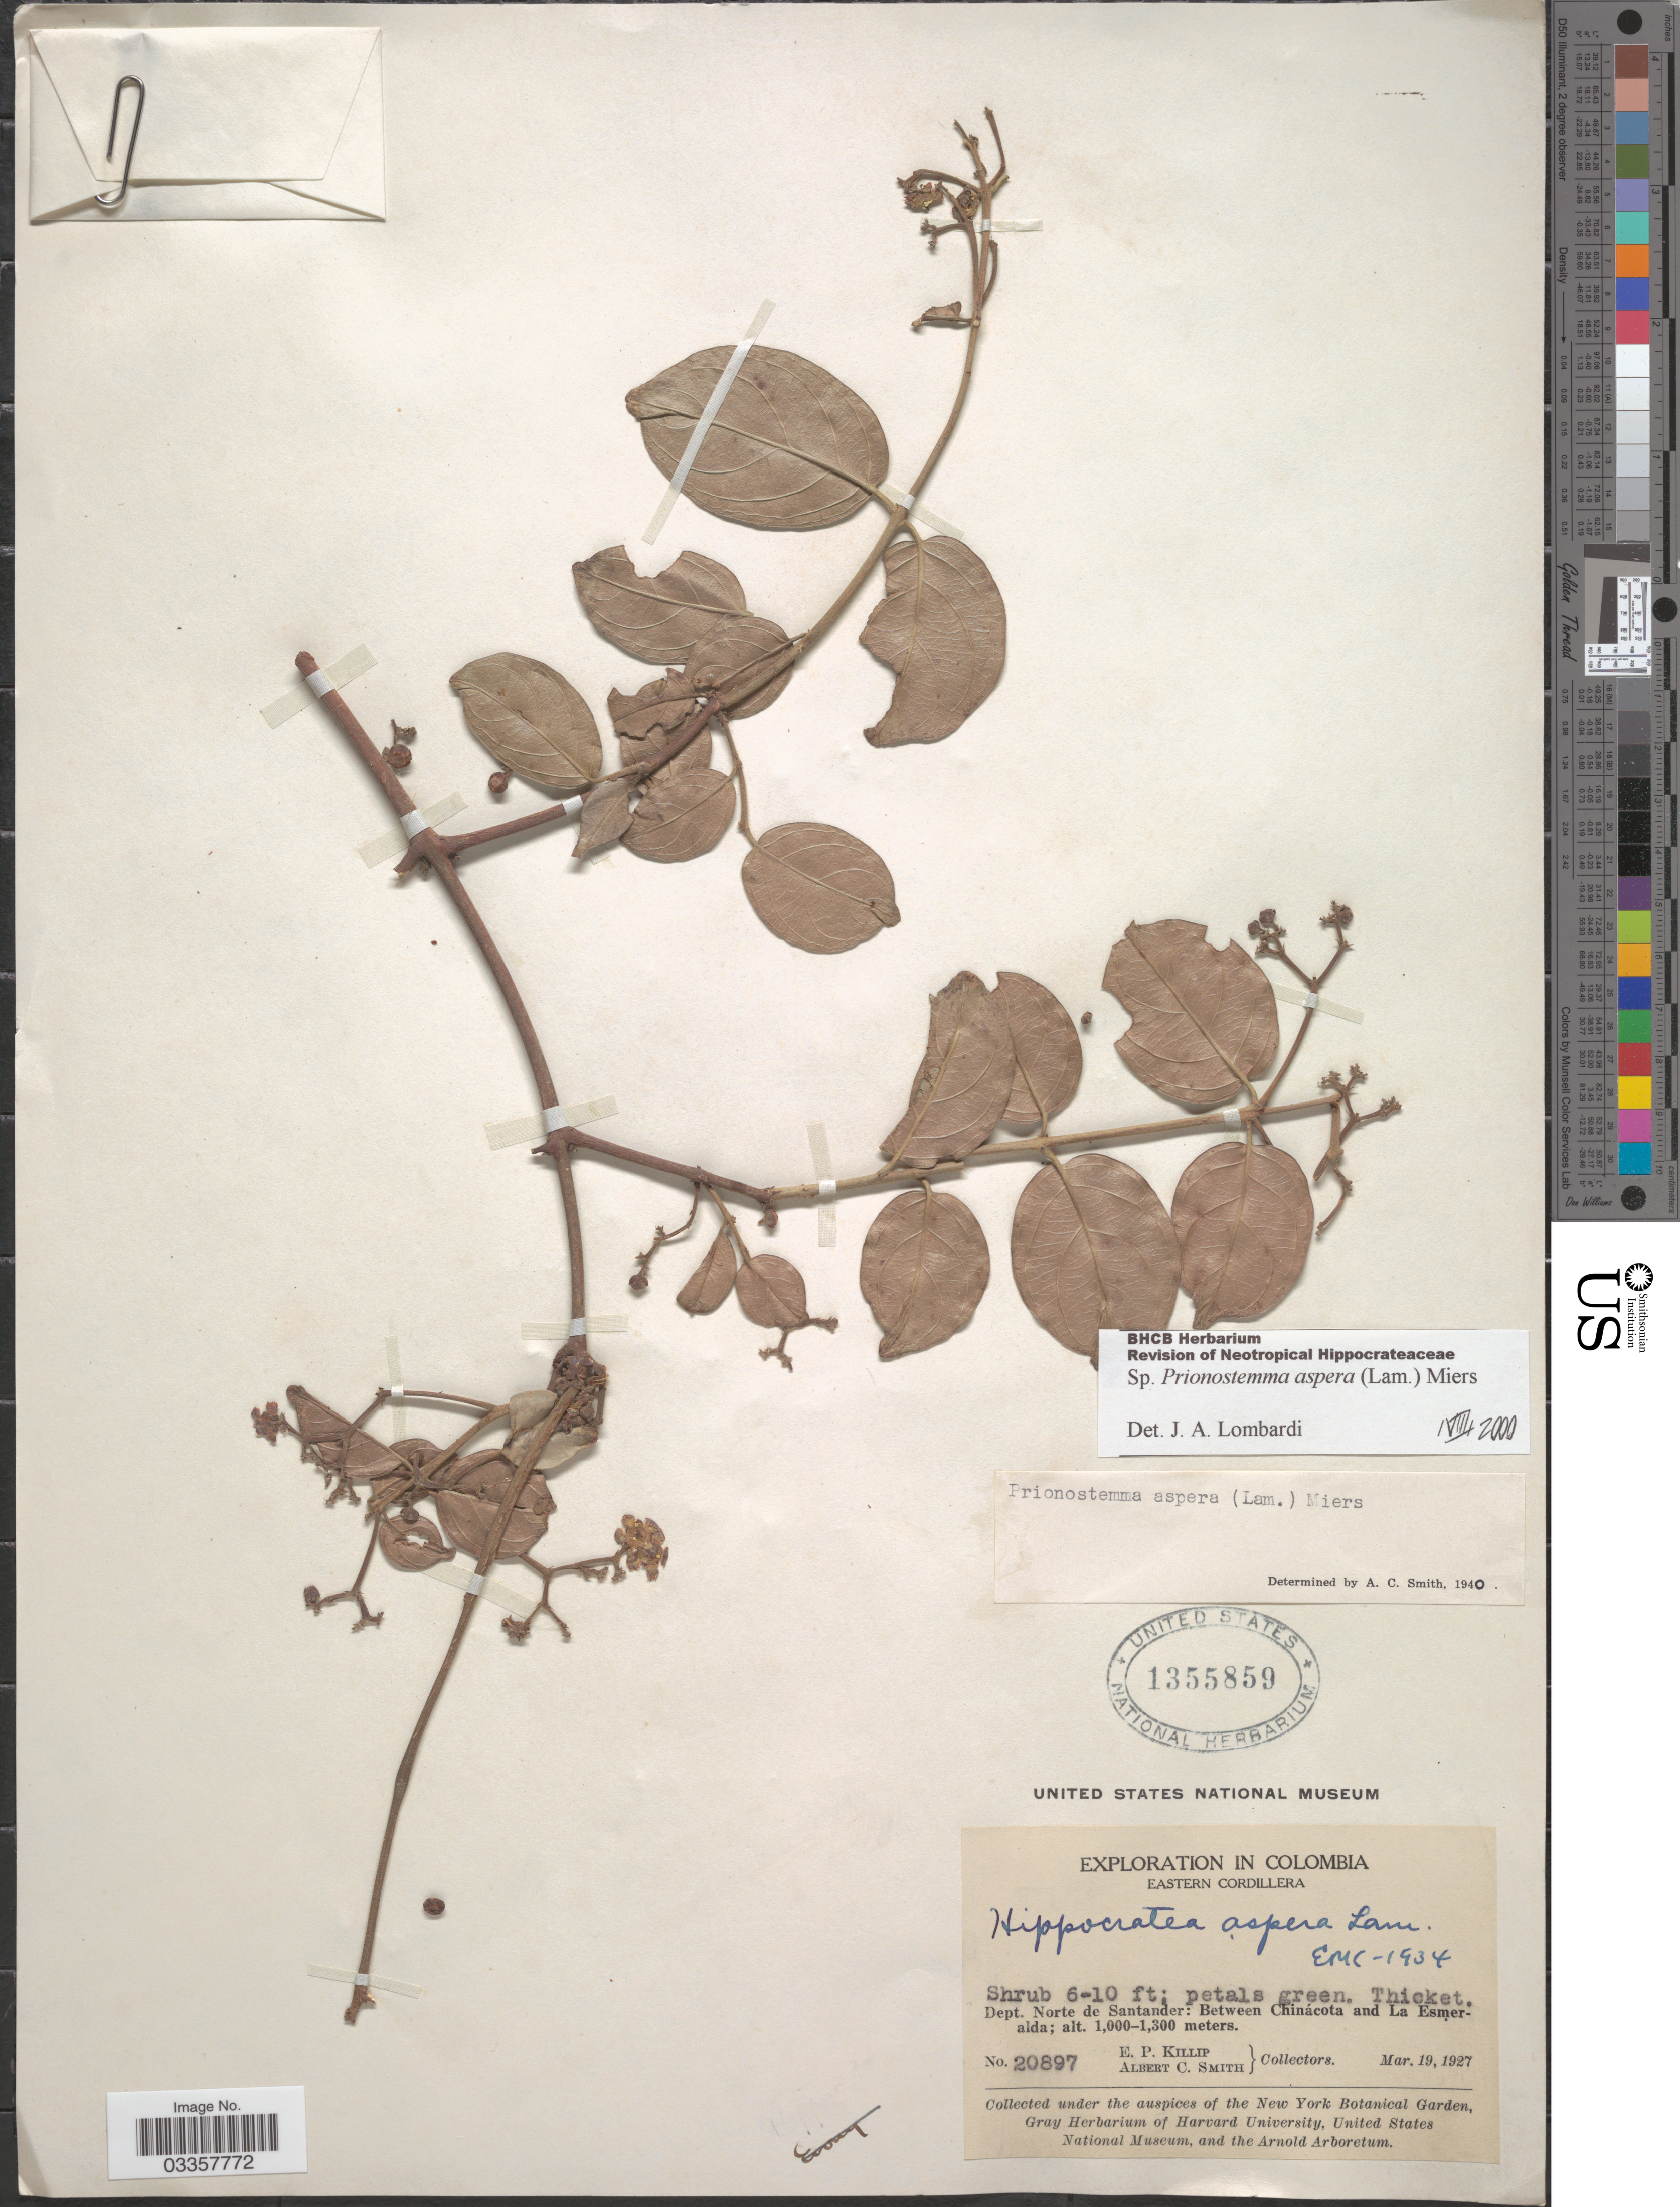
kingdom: Plantae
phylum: Tracheophyta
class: Magnoliopsida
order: Celastrales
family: Celastraceae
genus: Prionostemma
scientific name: Prionostemma aspera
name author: (Lam.) Miers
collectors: E. P. Killip & A. C. Smith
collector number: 20897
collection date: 1927-03-19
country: Colombia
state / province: Norte de Santander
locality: Eastern Cordillera. Dept. Norte de Santander: Between Chinácota and La Esmeralda.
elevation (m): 1000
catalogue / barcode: US 1355859